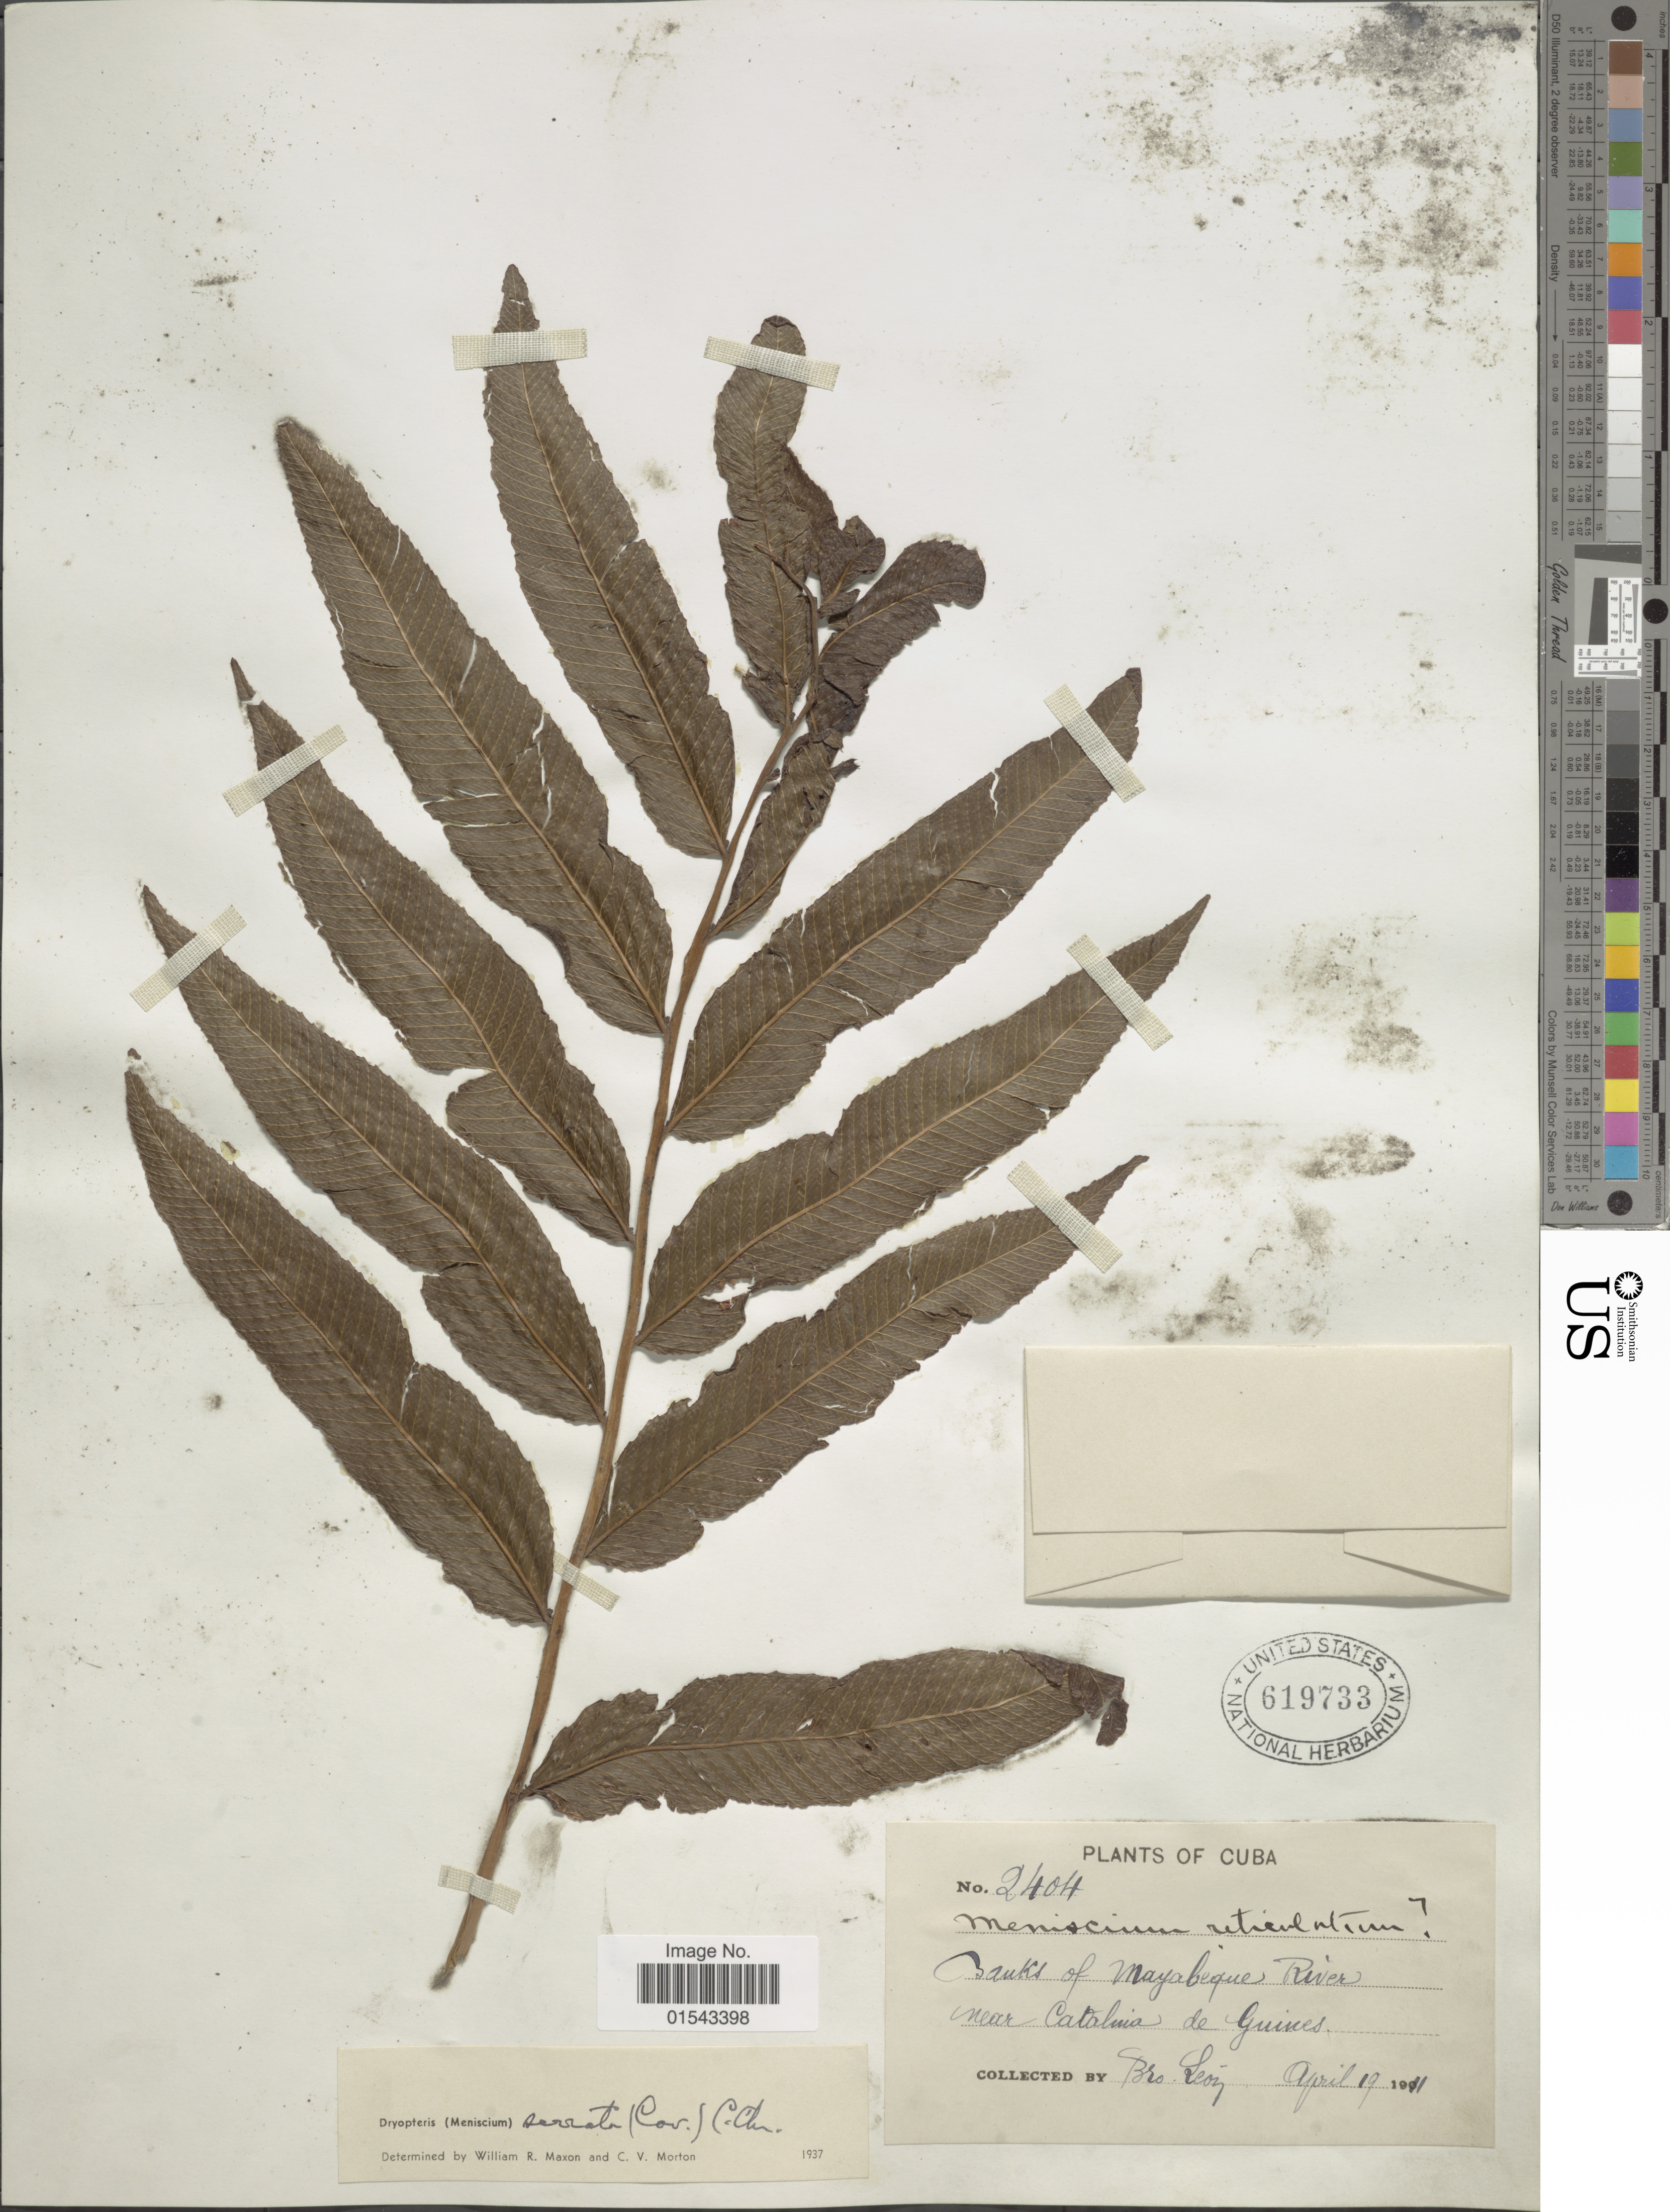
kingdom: Plantae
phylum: Tracheophyta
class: Polypodiopsida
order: Polypodiales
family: Thelypteridaceae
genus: Meniscium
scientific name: Meniscium serratum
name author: Cav.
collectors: Bro. León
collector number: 2404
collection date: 1911-04-19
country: Cuba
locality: Banks of Mayabeque River near Catalina de Guines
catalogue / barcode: US 619733